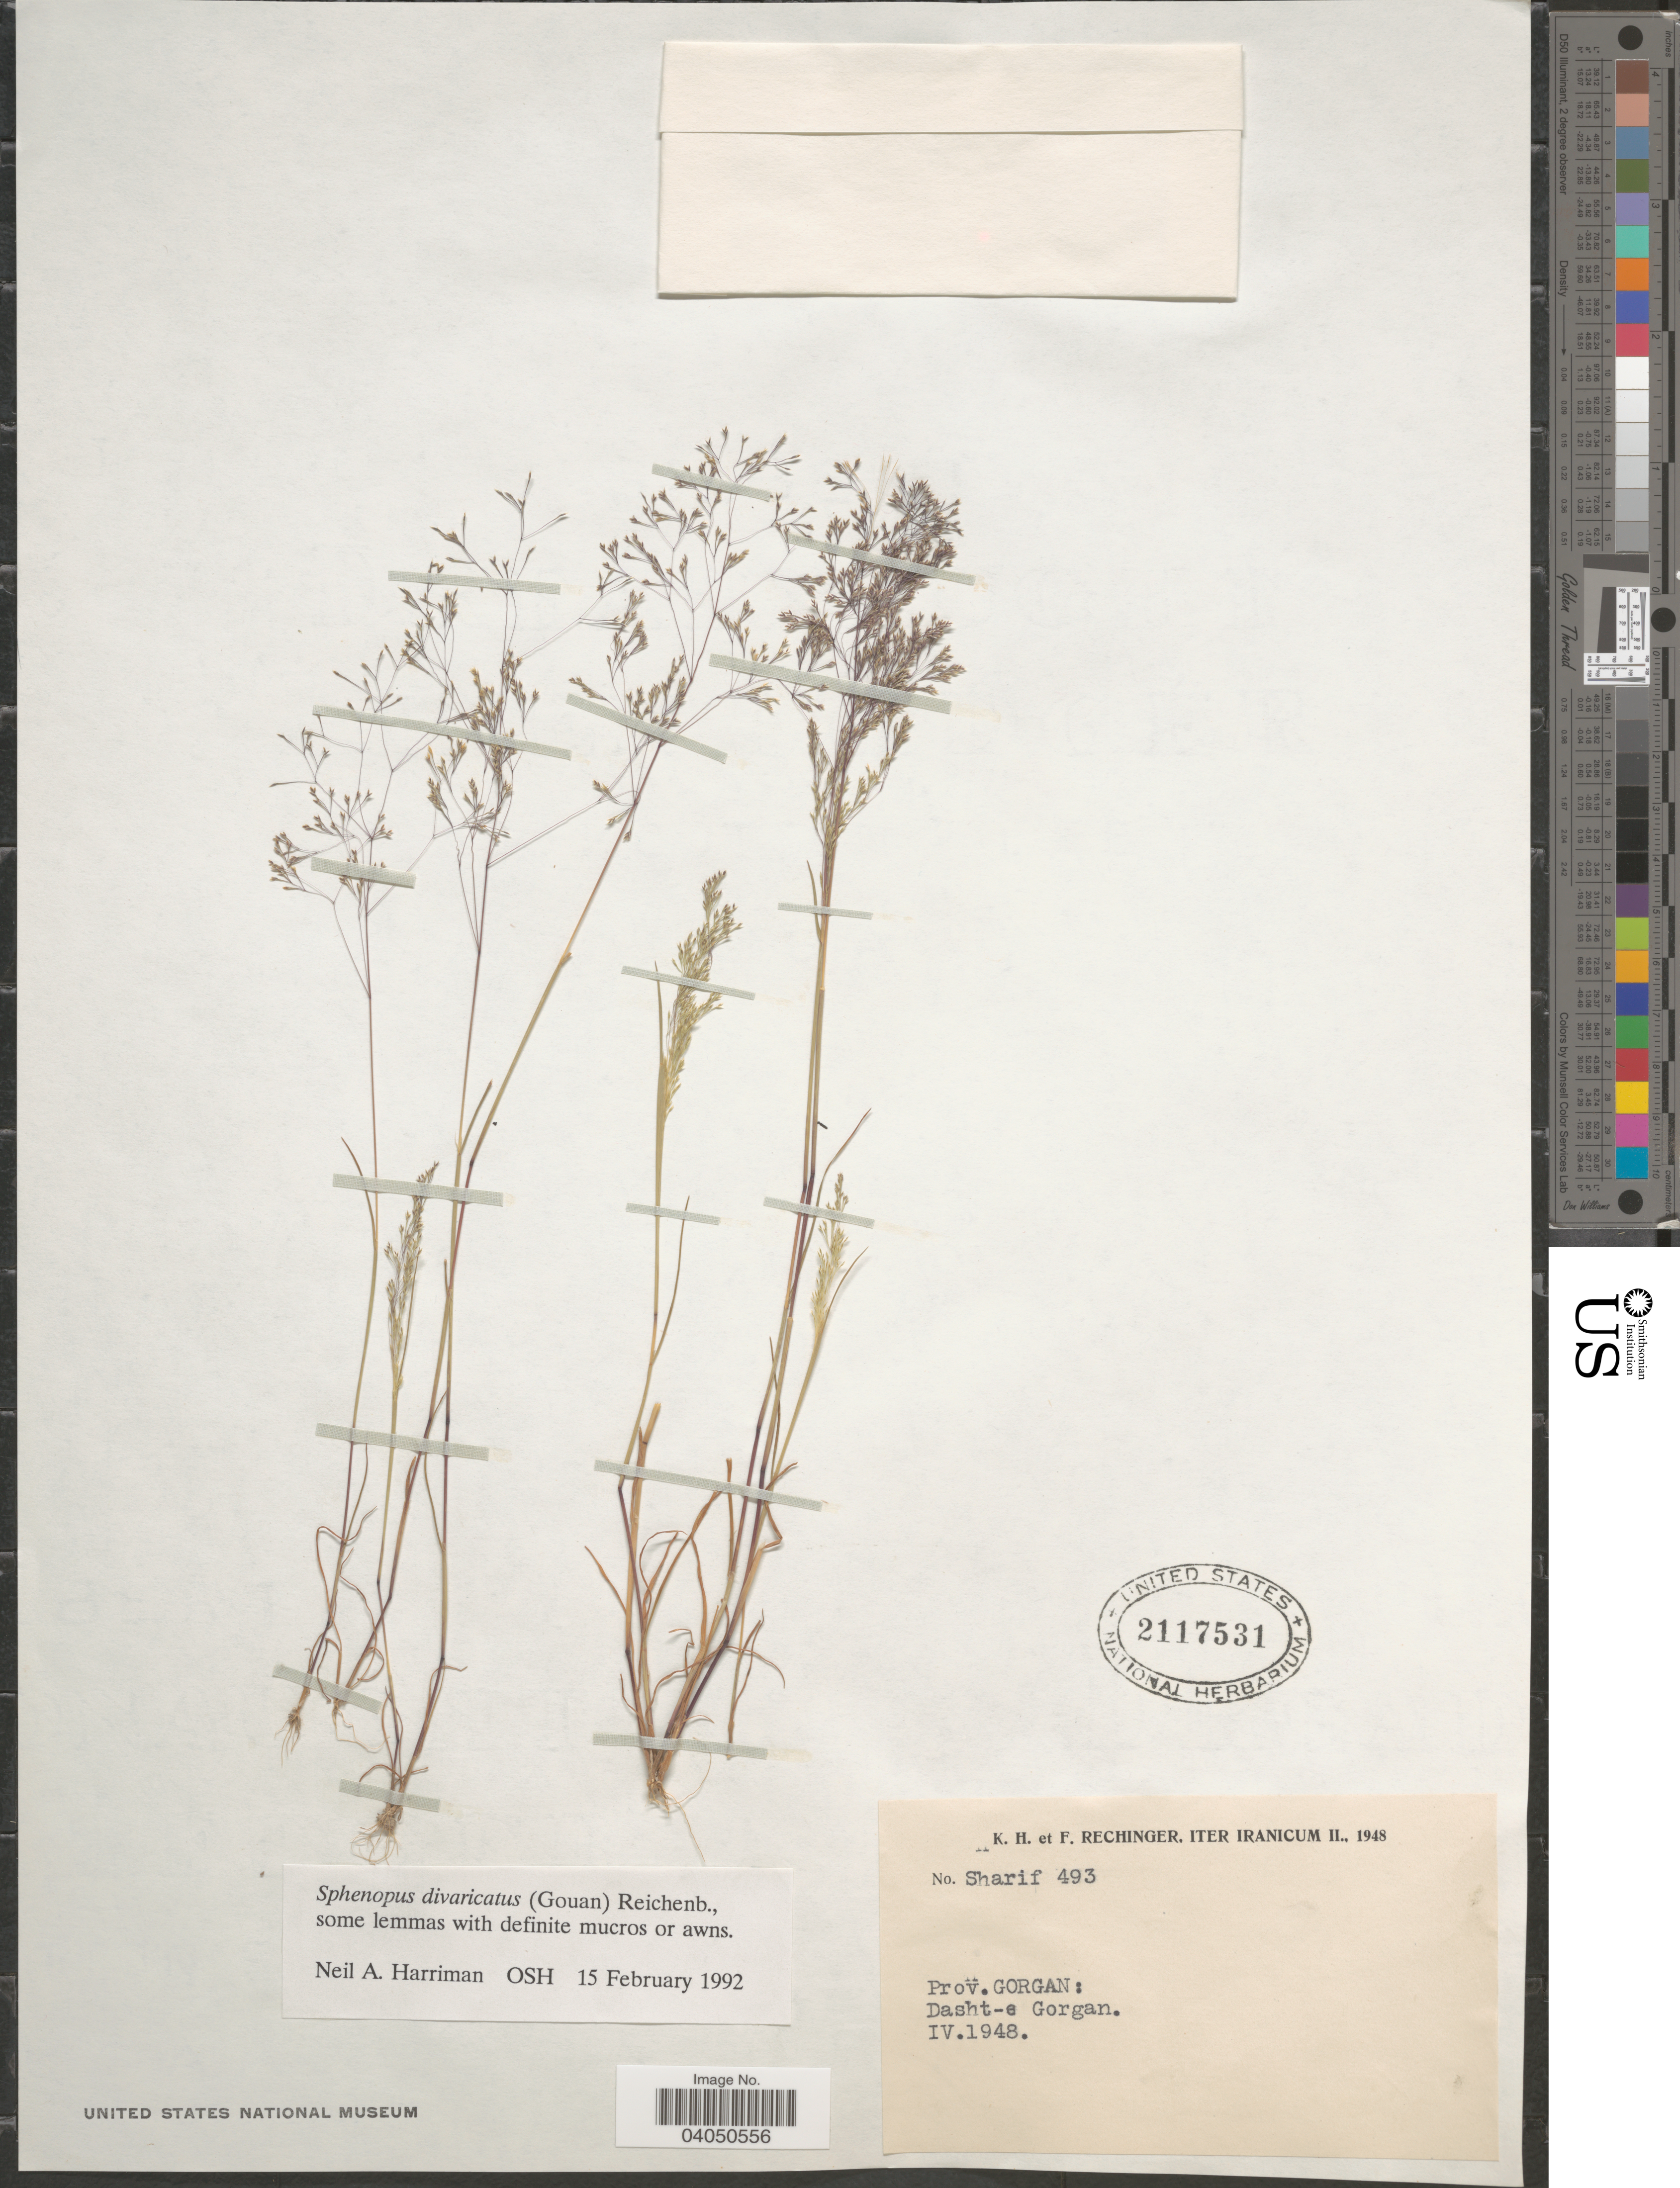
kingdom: Plantae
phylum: Tracheophyta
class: Liliopsida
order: Poales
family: Poaceae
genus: Sphenopus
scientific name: Sphenopus divaricatus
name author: (Gouan) Rchb.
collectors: K. H. Rechinger & F. Rechinger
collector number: Sharif 493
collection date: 1948-04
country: Iran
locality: Prov. Gorgan: Dasht-e Gorgan.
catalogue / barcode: US 2117531